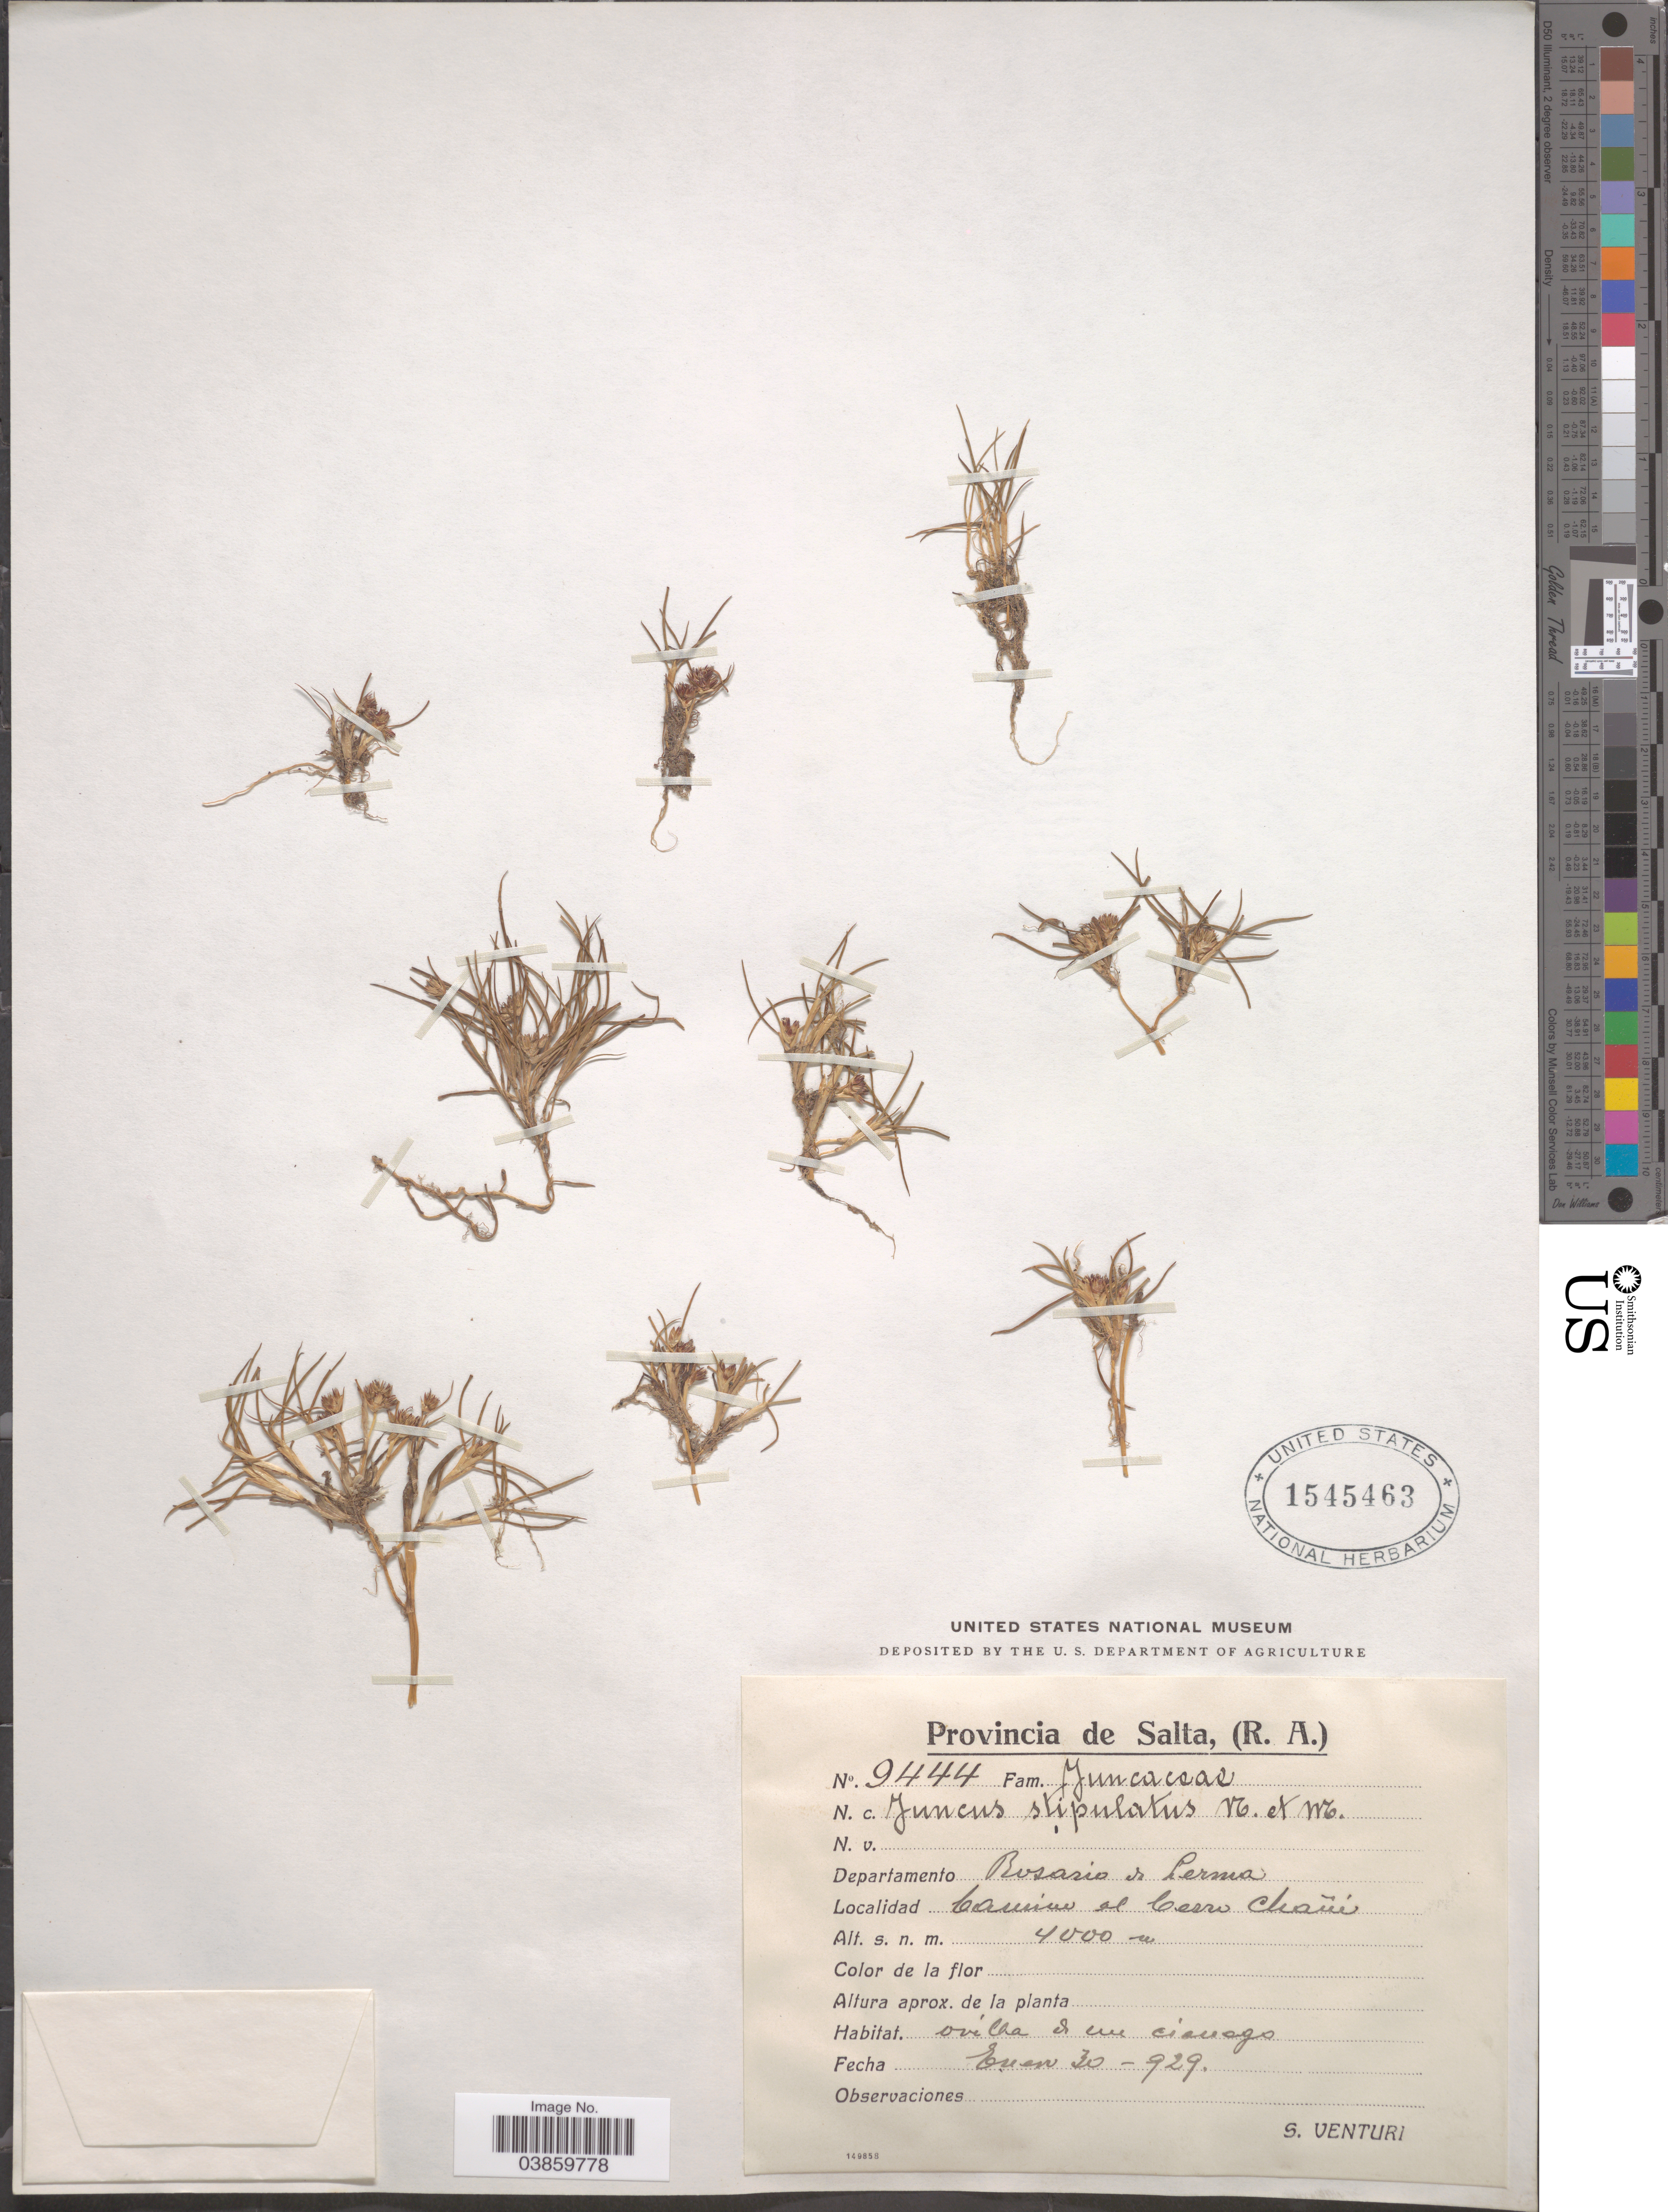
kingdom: Plantae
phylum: Tracheophyta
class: Liliopsida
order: Poales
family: Juncaceae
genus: Juncus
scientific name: Juncus stipulatus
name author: Nees & Meyen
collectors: S. Venturi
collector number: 9444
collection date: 1929-01-30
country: Argentina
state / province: Salta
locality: Departamento Rosario de Lerma. Camino el Cerro Chani.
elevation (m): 4000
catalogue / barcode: US 1545463